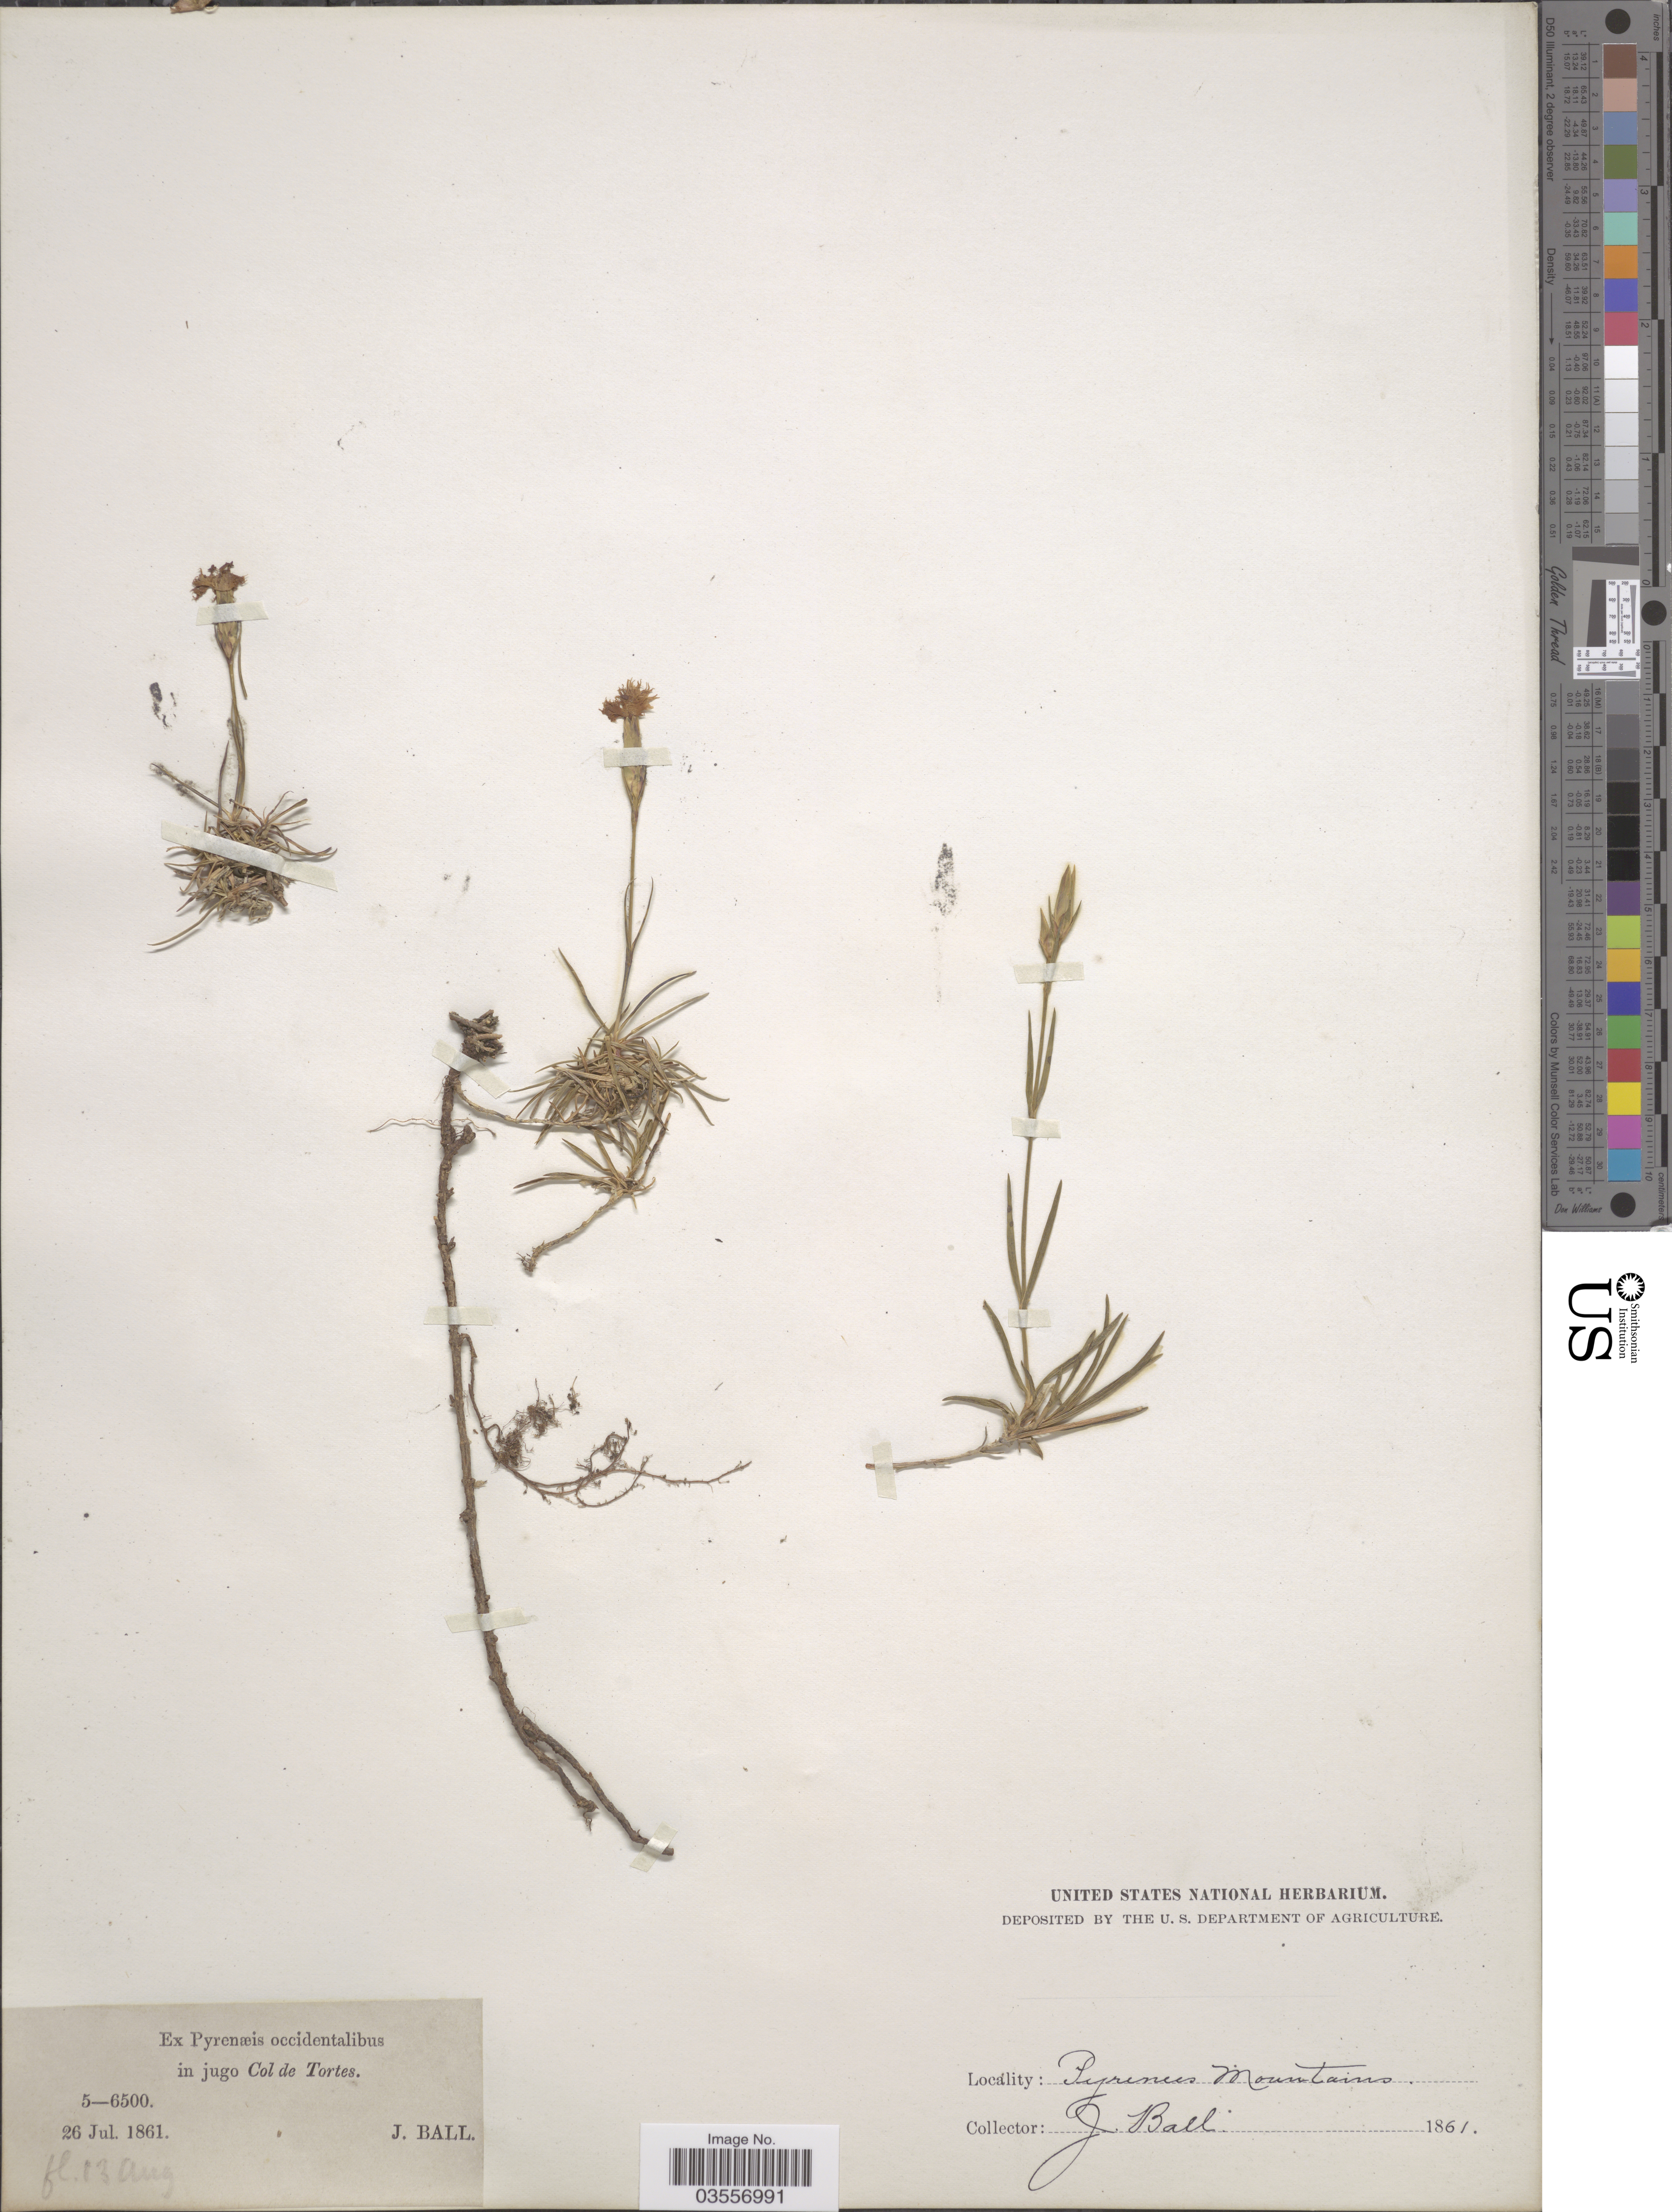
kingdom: Plantae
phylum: Tracheophyta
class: Magnoliopsida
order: Caryophyllales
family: Caryophyllaceae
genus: Dianthus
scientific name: Dianthus sp.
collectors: J. Ball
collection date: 1861-07-26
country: France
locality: Ex Pyrenæis occidentalibus in jugo Col de Tortes. Pyrenees Mountains.